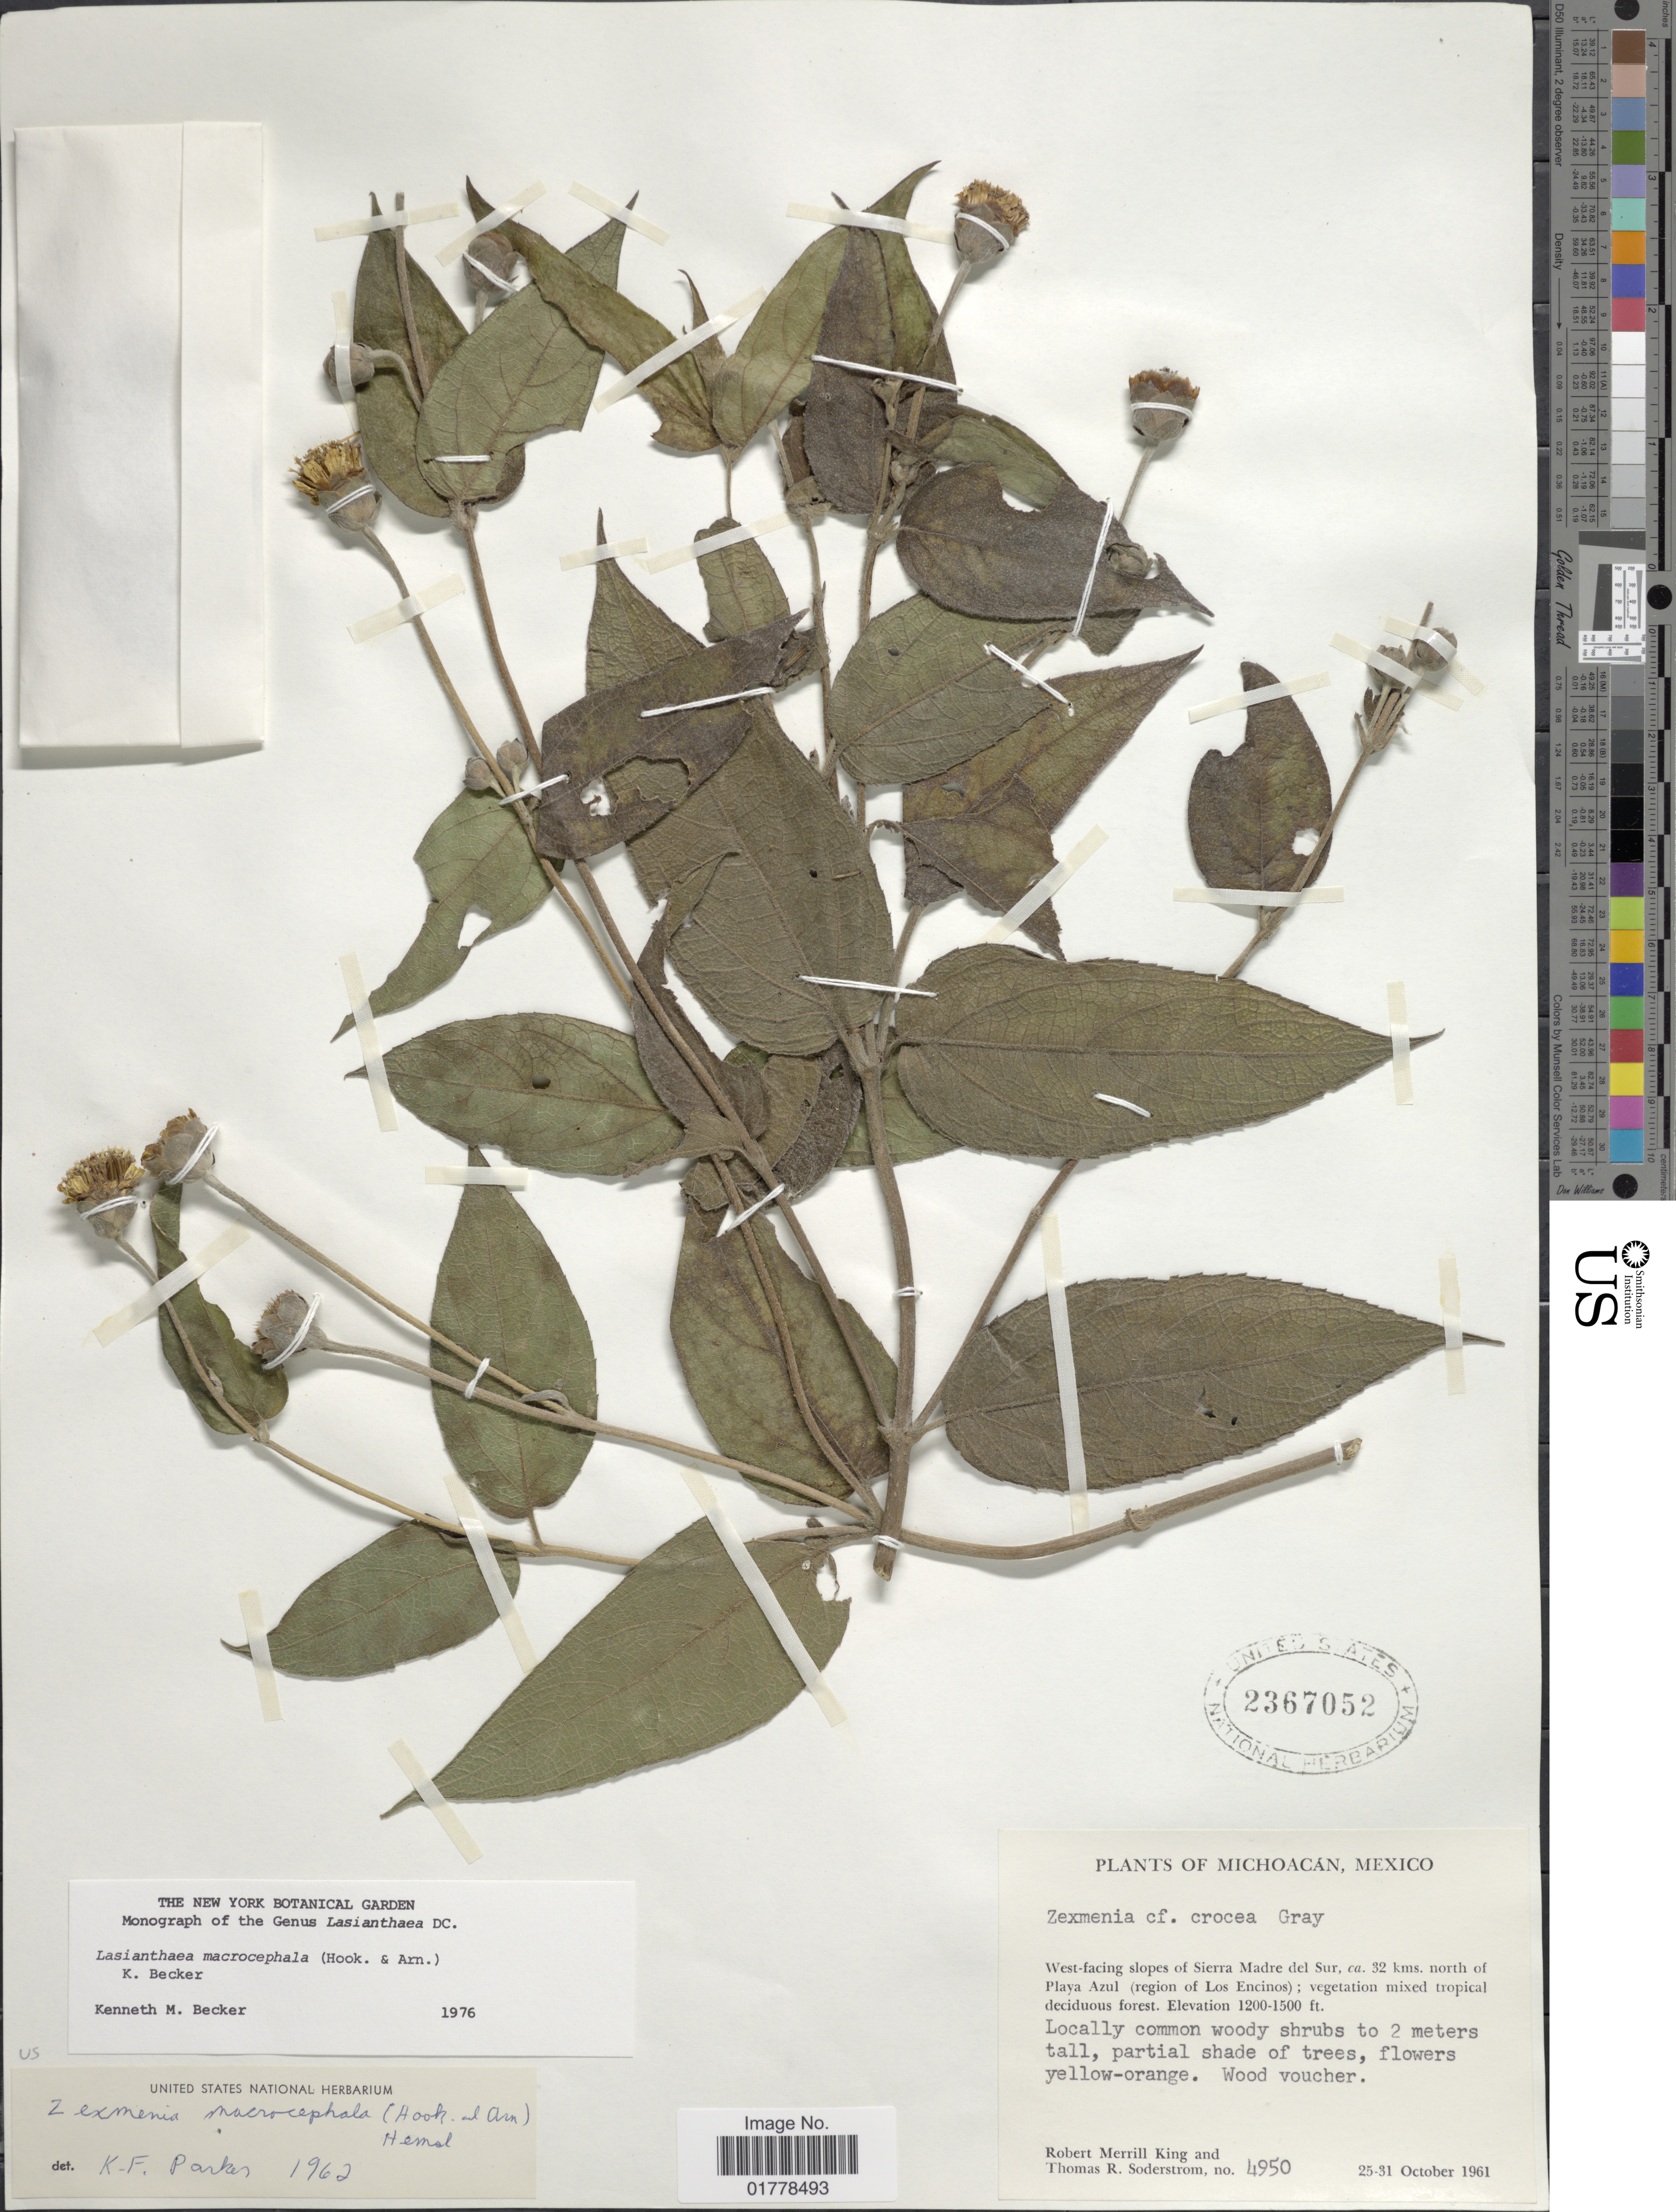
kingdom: Plantae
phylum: Tracheophyta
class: Magnoliopsida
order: Asterales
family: Asteraceae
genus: Lasianthaea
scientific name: Lasianthaea macrocephala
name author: (Hook. & Arn.) K.M. Becker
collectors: R. M. King & T. R. Soderstrom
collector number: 4950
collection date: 1961-10-25/1961-10-31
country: Mexico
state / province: Michoacán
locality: Michoacán, Mexico. West-facing slopes of Sierra Madre del Sur, ca. 32 kms. north of Playa Azul (region of Los Encinos)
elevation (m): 366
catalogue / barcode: US 2367052